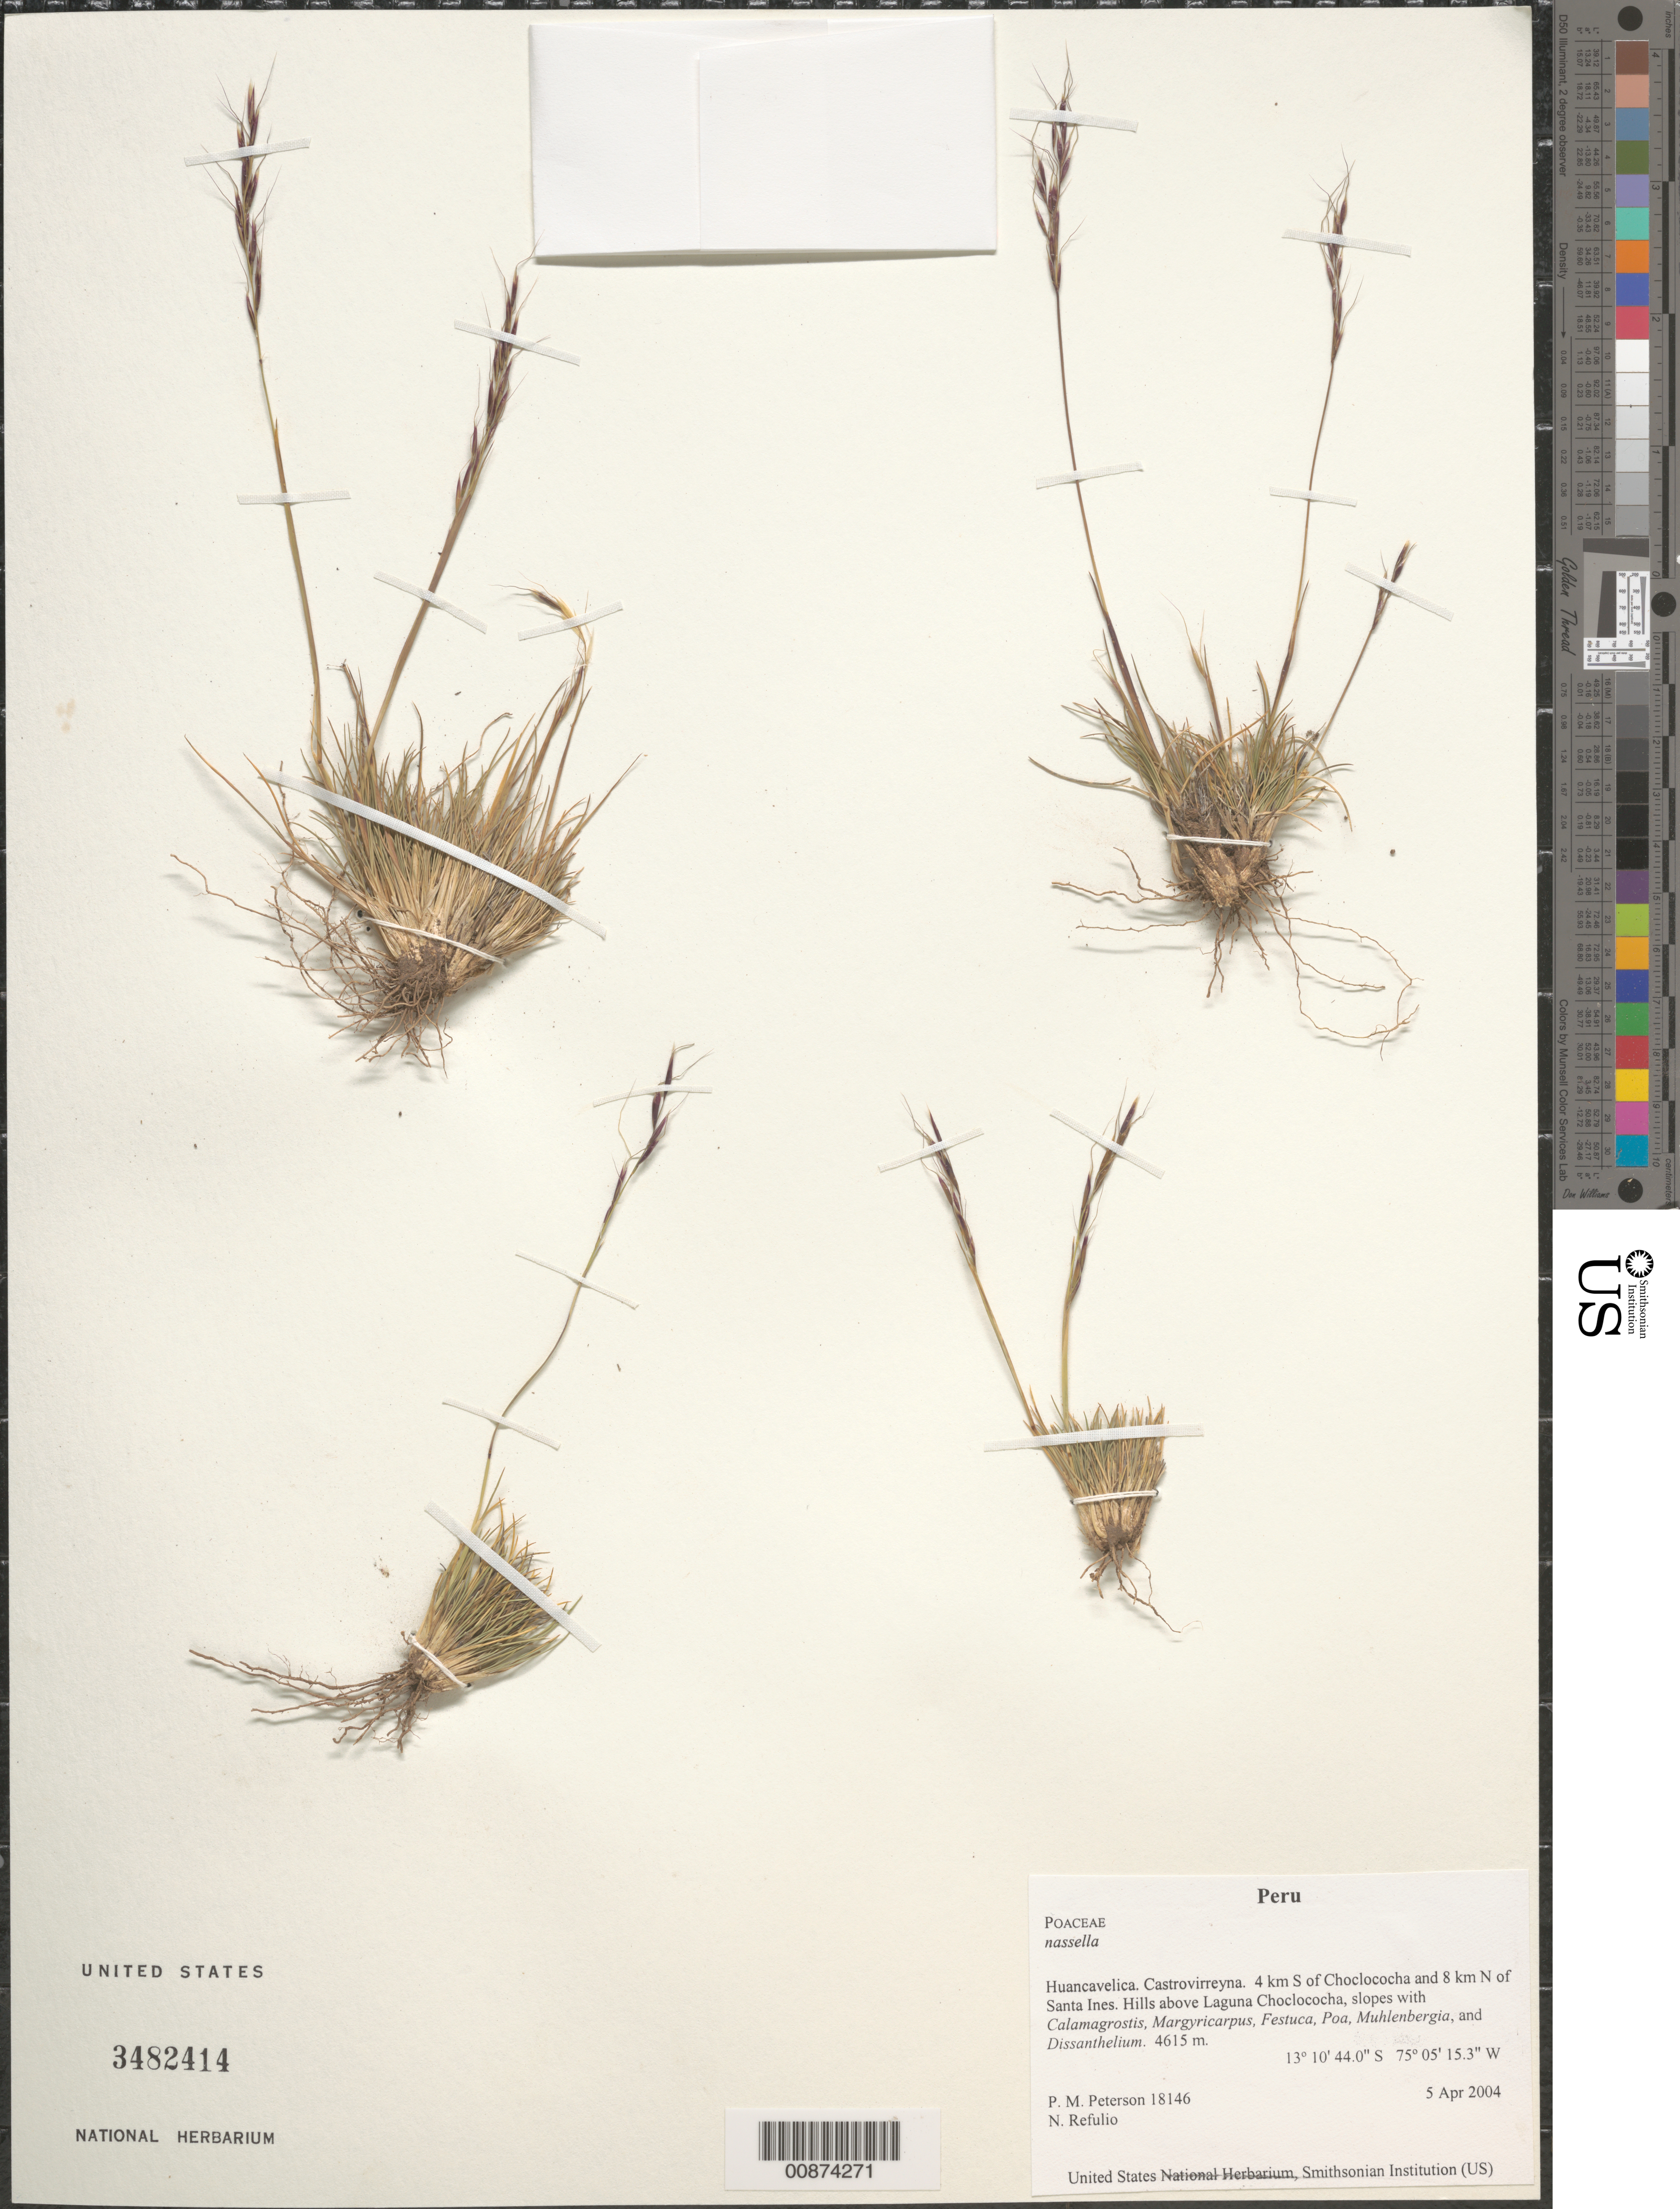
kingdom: Plantae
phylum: Tracheophyta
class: Liliopsida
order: Poales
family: Poaceae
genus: Nassella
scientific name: Nassella sp.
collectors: P. M. Peterson & N. Refulio-Rodríguez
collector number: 18146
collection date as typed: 05 Apr 2004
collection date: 2004-04-05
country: Peru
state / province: Huancavelica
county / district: Castrovirreyna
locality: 4 km S of Choclococha and 8 km N of Santa Ines. Hills above Laguna Choclococha, slopes with Calamagrostis, Margyricarpus, Festuca, Poa, Muhlenbergia, and Dissanthelium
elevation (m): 4615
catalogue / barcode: US 3482414